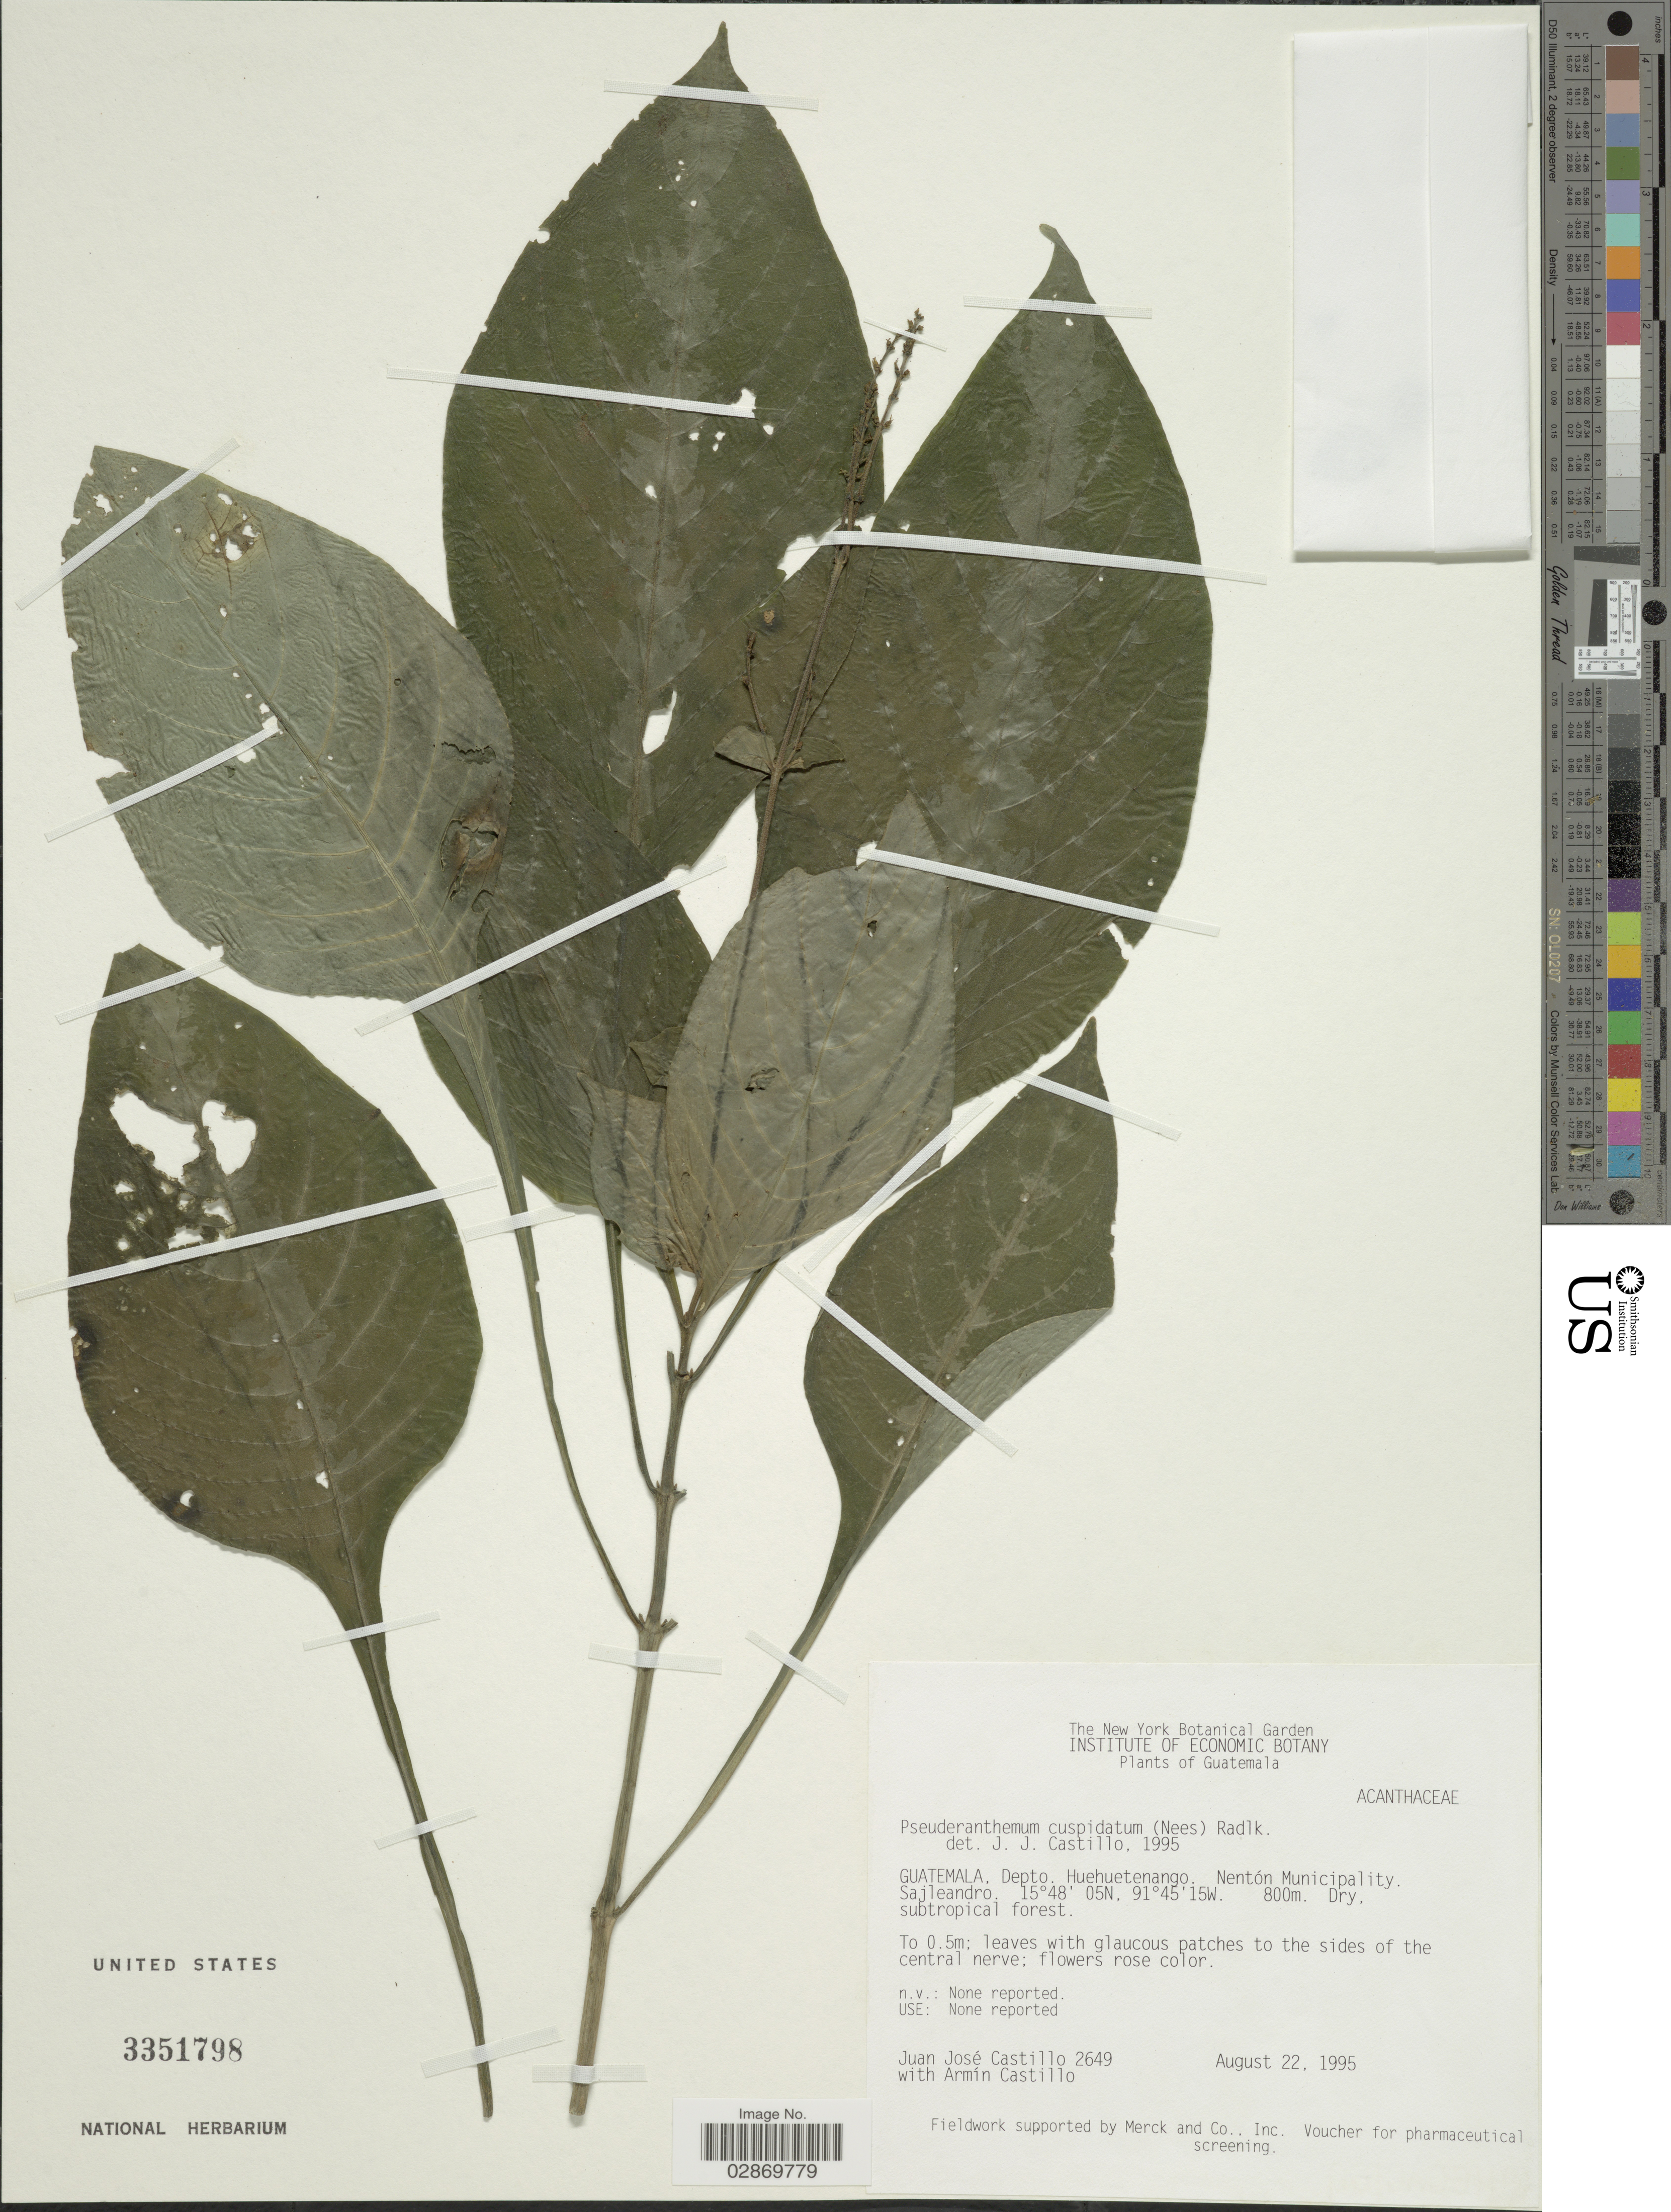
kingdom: Plantae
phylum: Tracheophyta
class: Magnoliopsida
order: Lamiales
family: Acanthaceae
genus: Pseuderanthemum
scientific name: Pseuderanthemum cuspidatum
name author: (Nees) Radlk. ex Lindau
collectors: J. Castillo & A. Castillo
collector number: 2649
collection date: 1995-08-22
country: Guatemala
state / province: Huehuetenango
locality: Depto. Huehuetenango, Nentón Municipality, Sajleandro.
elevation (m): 800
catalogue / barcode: US 3351798